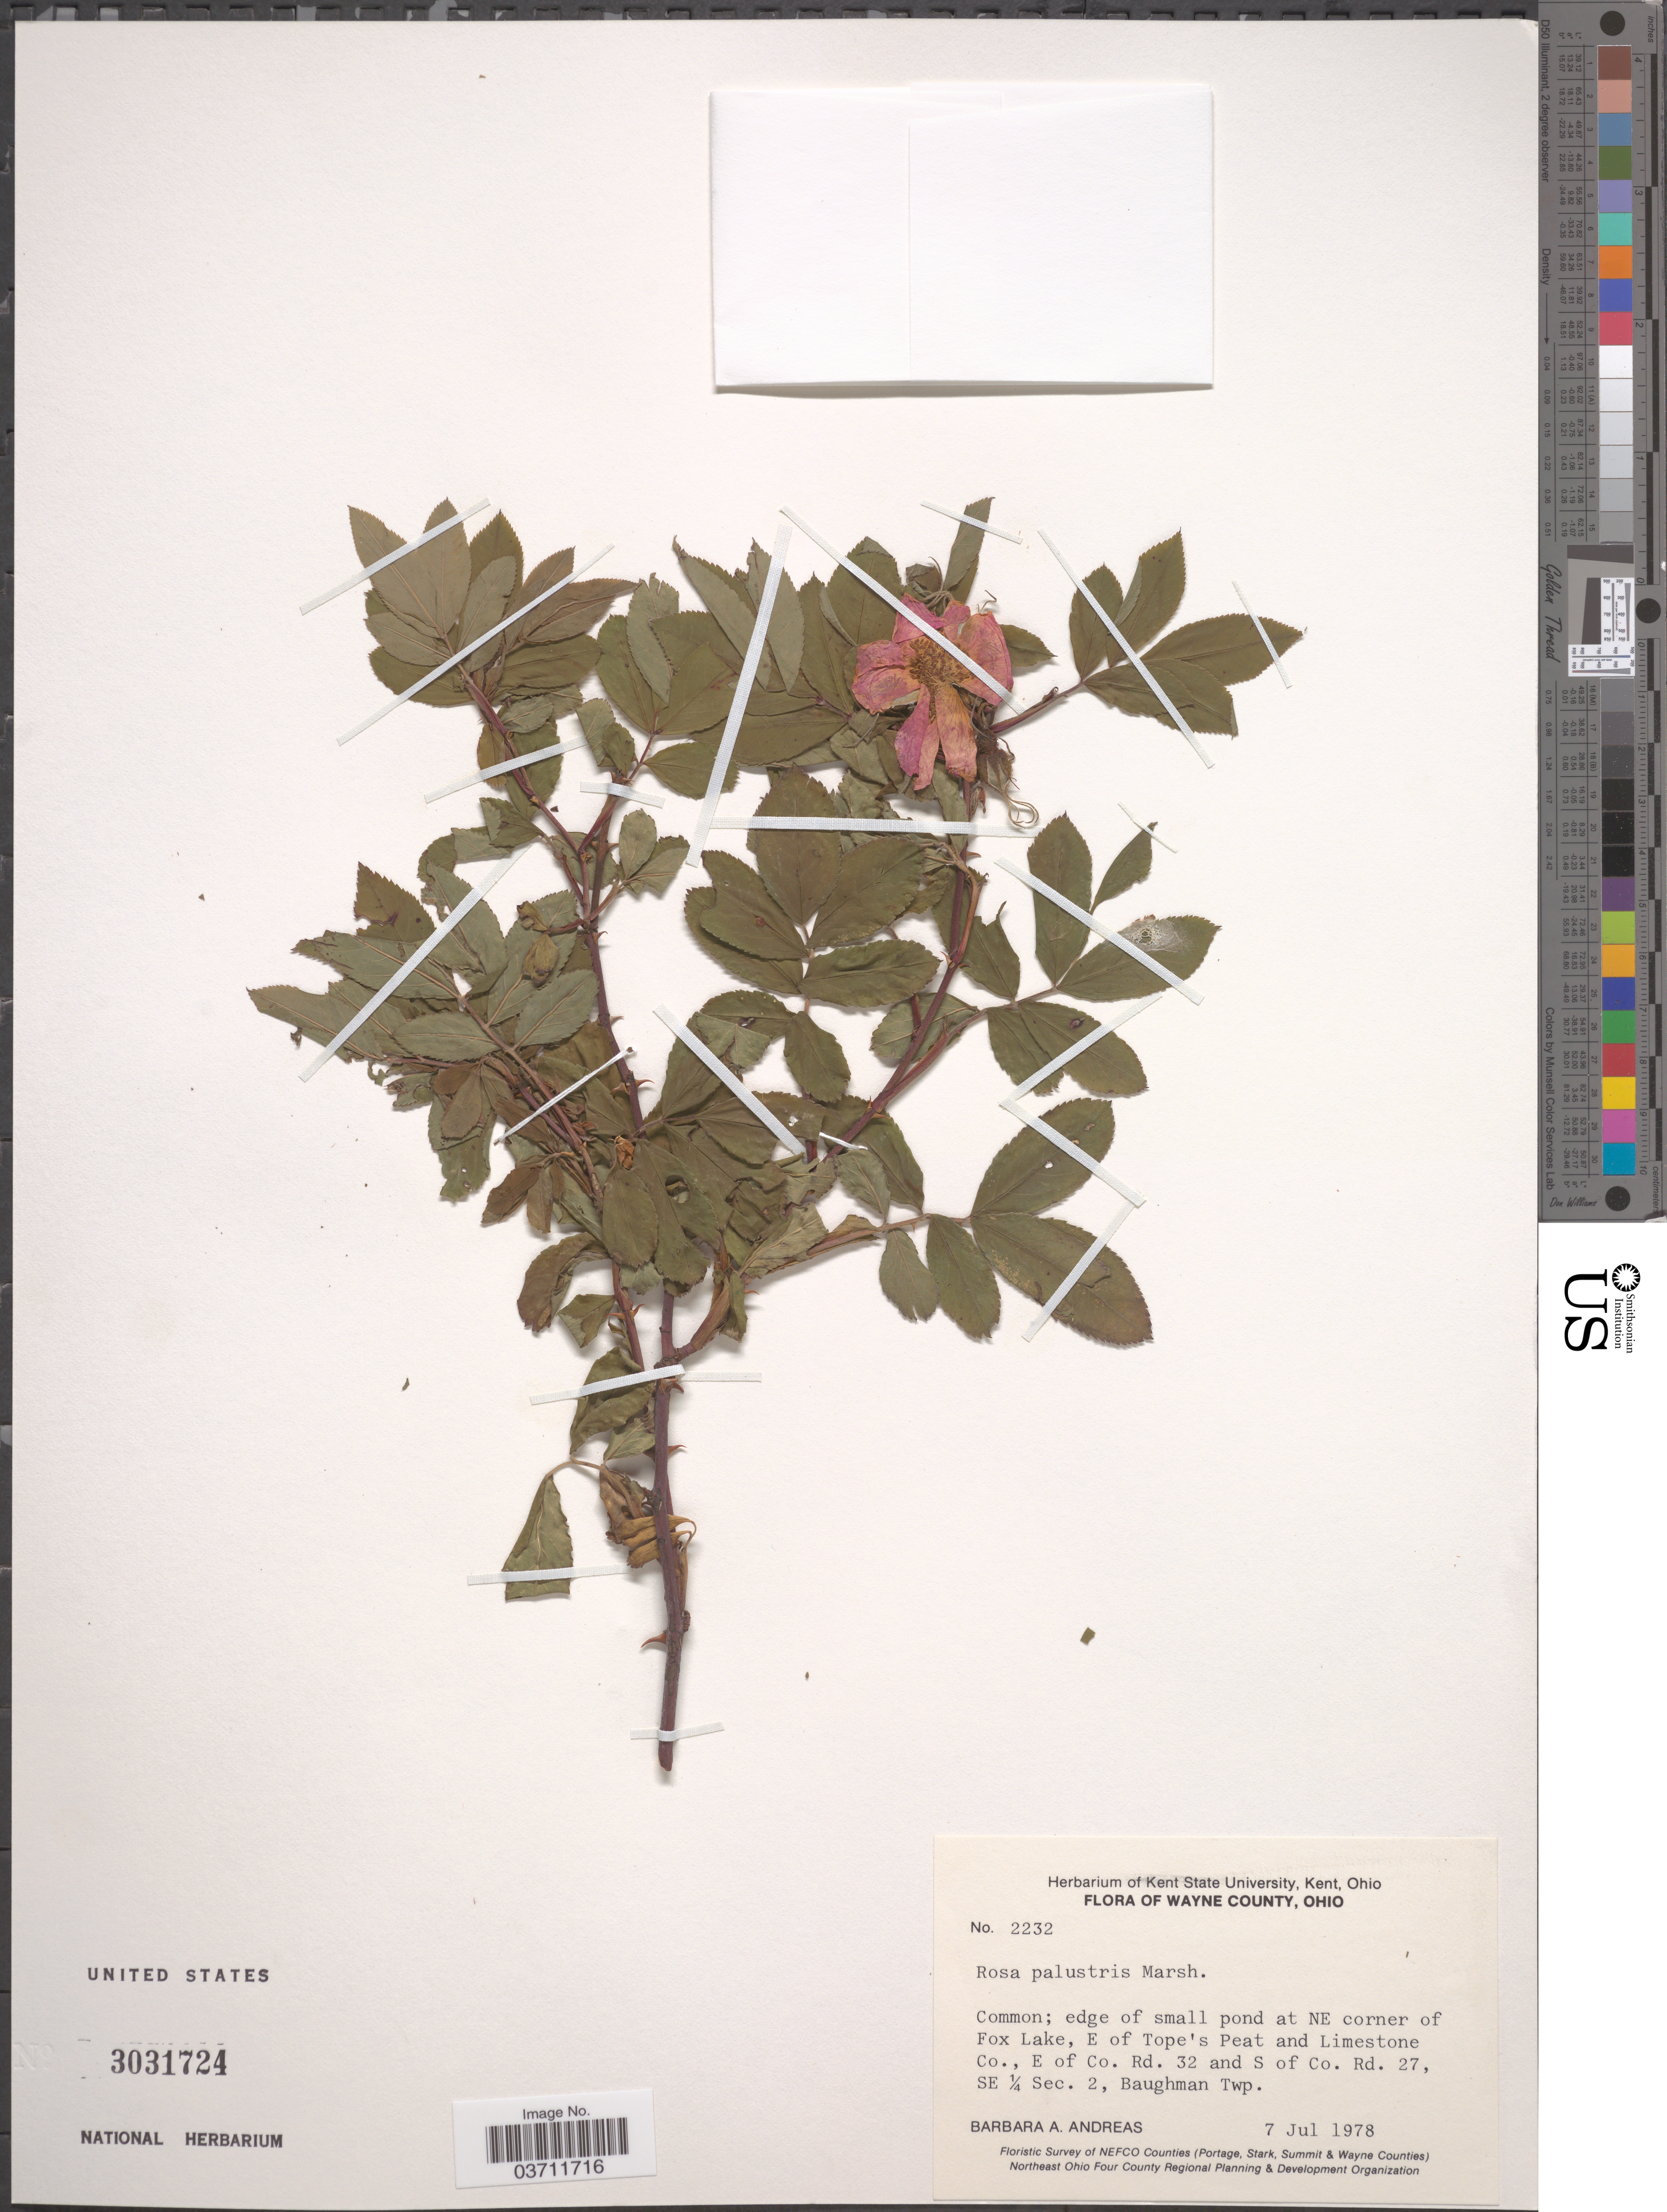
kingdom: Plantae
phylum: Tracheophyta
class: Magnoliopsida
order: Rosales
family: Rosaceae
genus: Rosa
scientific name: Rosa palustris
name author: Marshall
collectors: B. A. Andreas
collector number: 2232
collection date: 1978-07-07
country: United States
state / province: Ohio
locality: Wayne County. Edge of small pond at NE corner of Fox Lake, E of Tope's Peat and Limestone Co., E of Co. Rd. 32 and S of Co. Rd. 27, SE ¼ Sec. 2, Baughman Twp.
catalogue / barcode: US 3031724